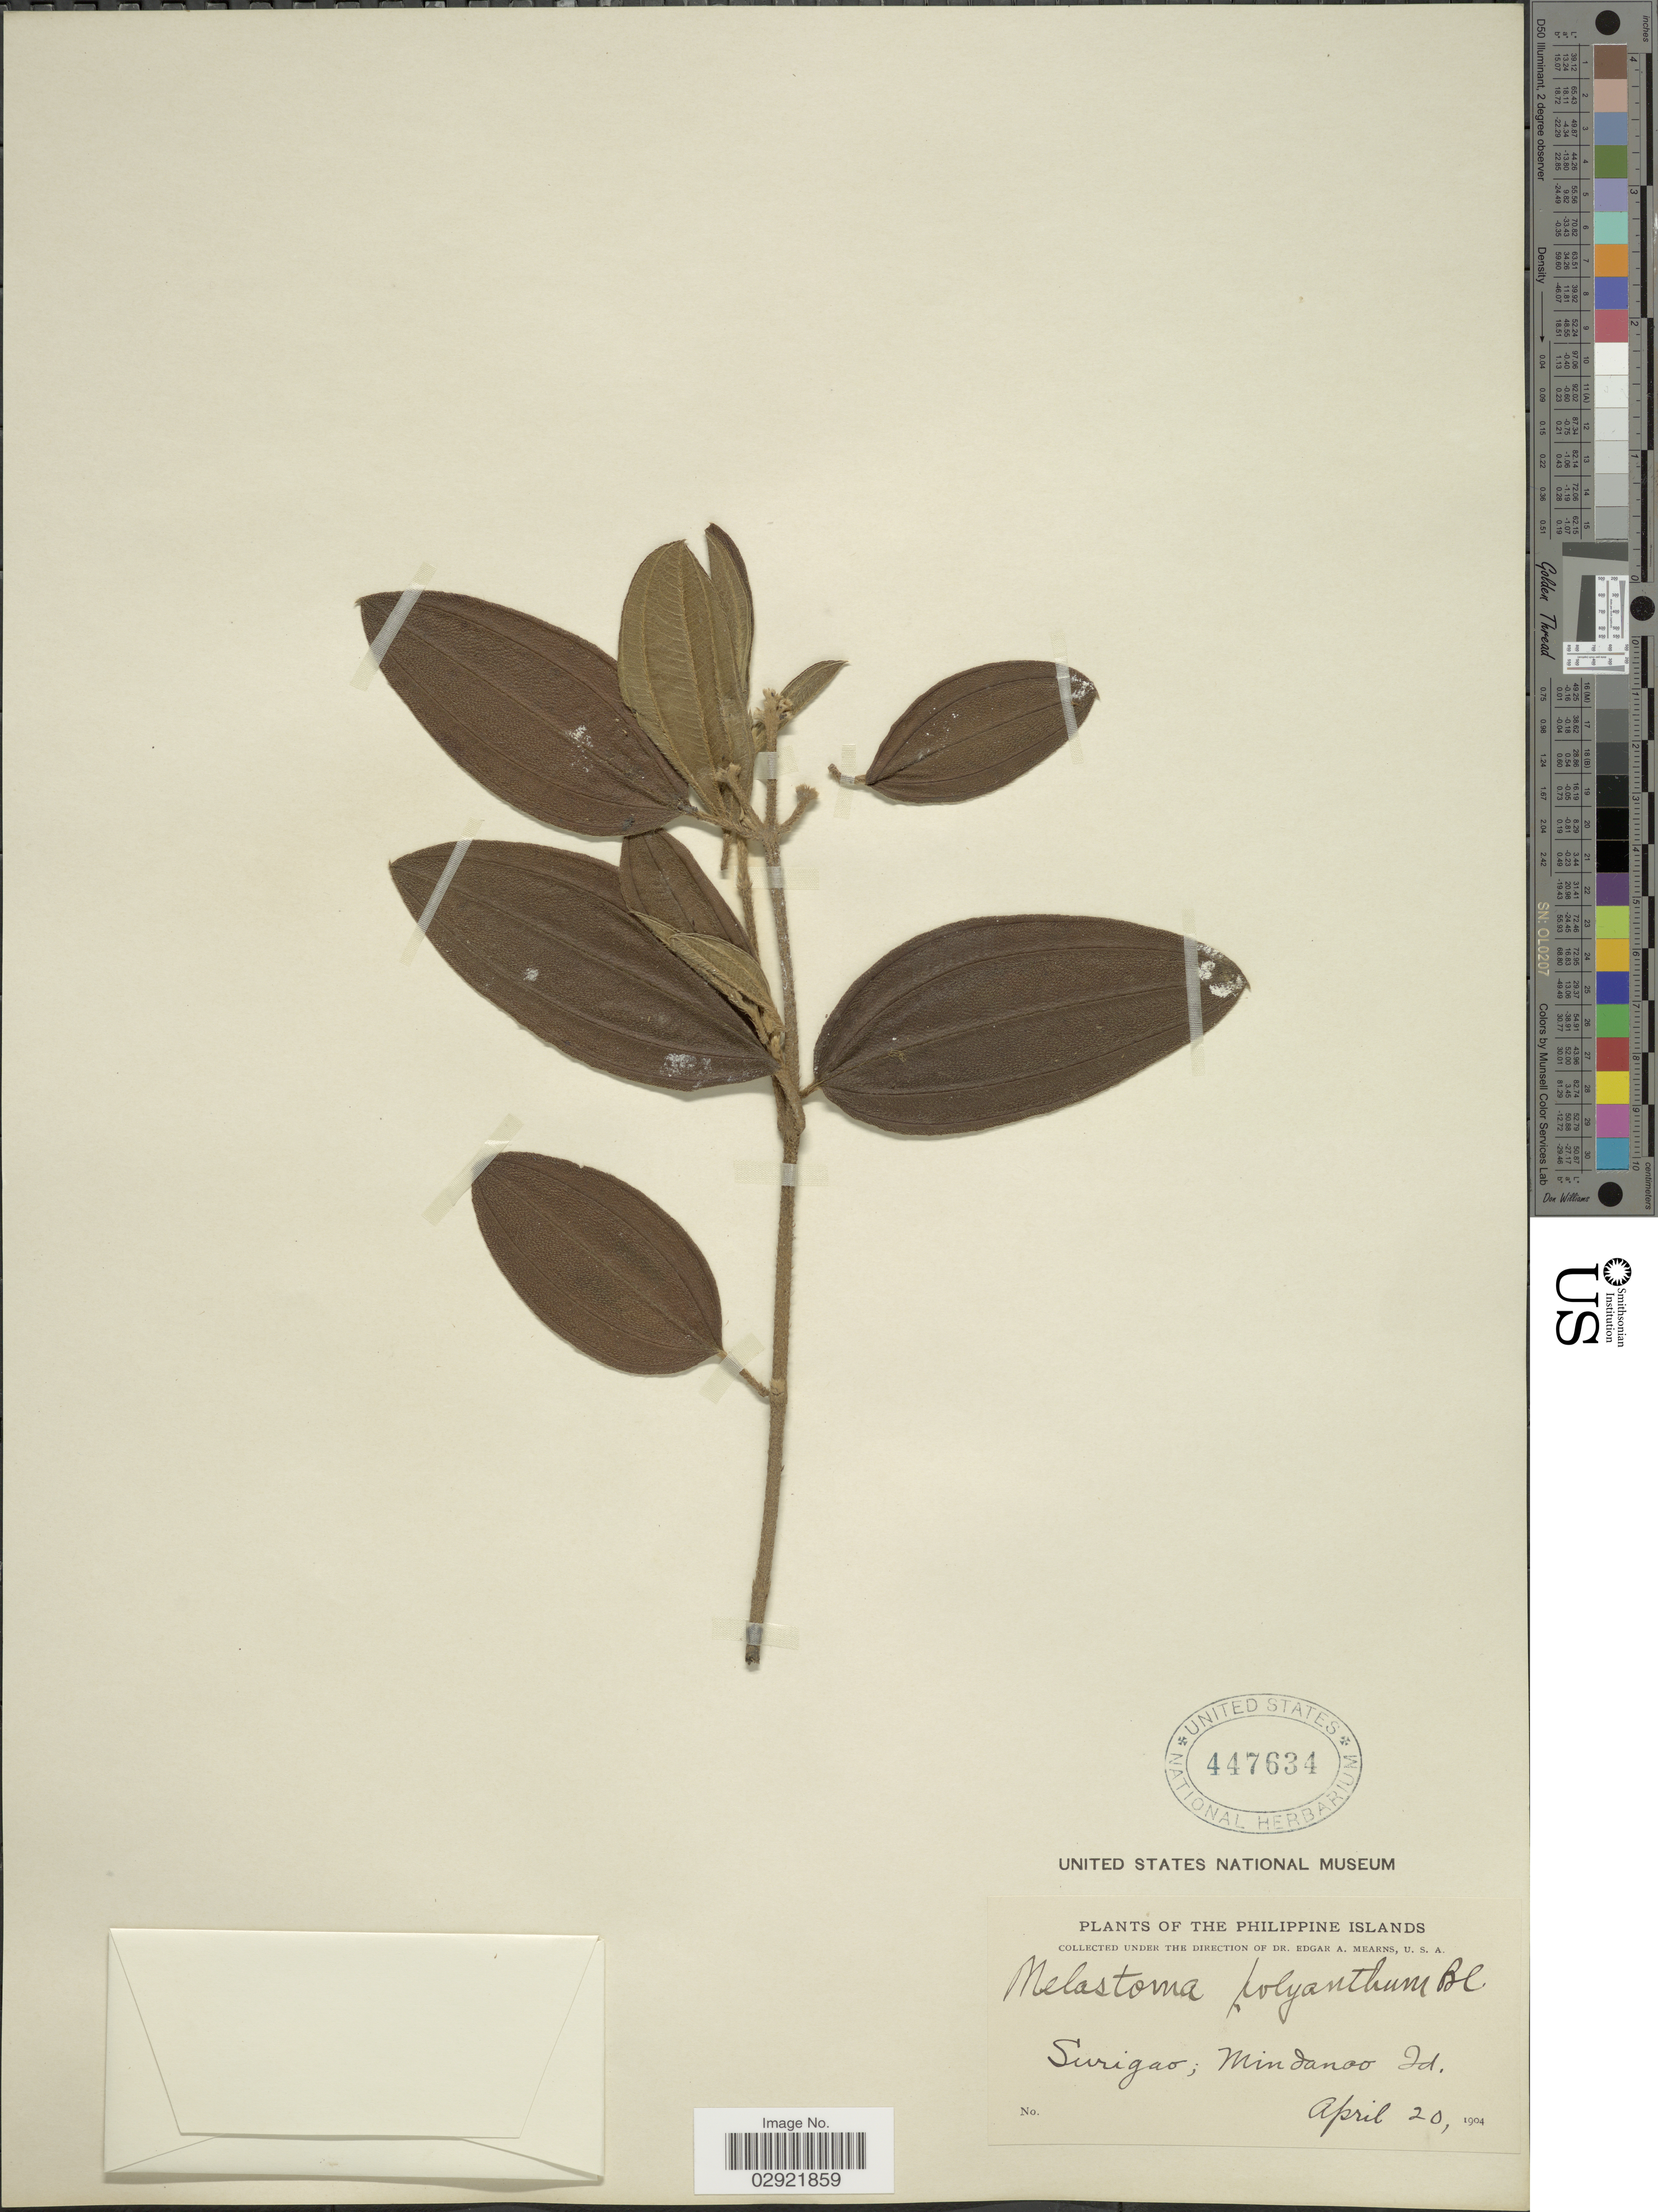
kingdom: Plantae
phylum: Tracheophyta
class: Magnoliopsida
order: Myrtales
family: Melastomataceae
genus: Melastoma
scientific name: Melastoma malabathricum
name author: L.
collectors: E. A. Mearns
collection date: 1904-04-20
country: Philippines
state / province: Caraga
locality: Philippine Islands. Surigao; Mindanao Id.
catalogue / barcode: US 447634